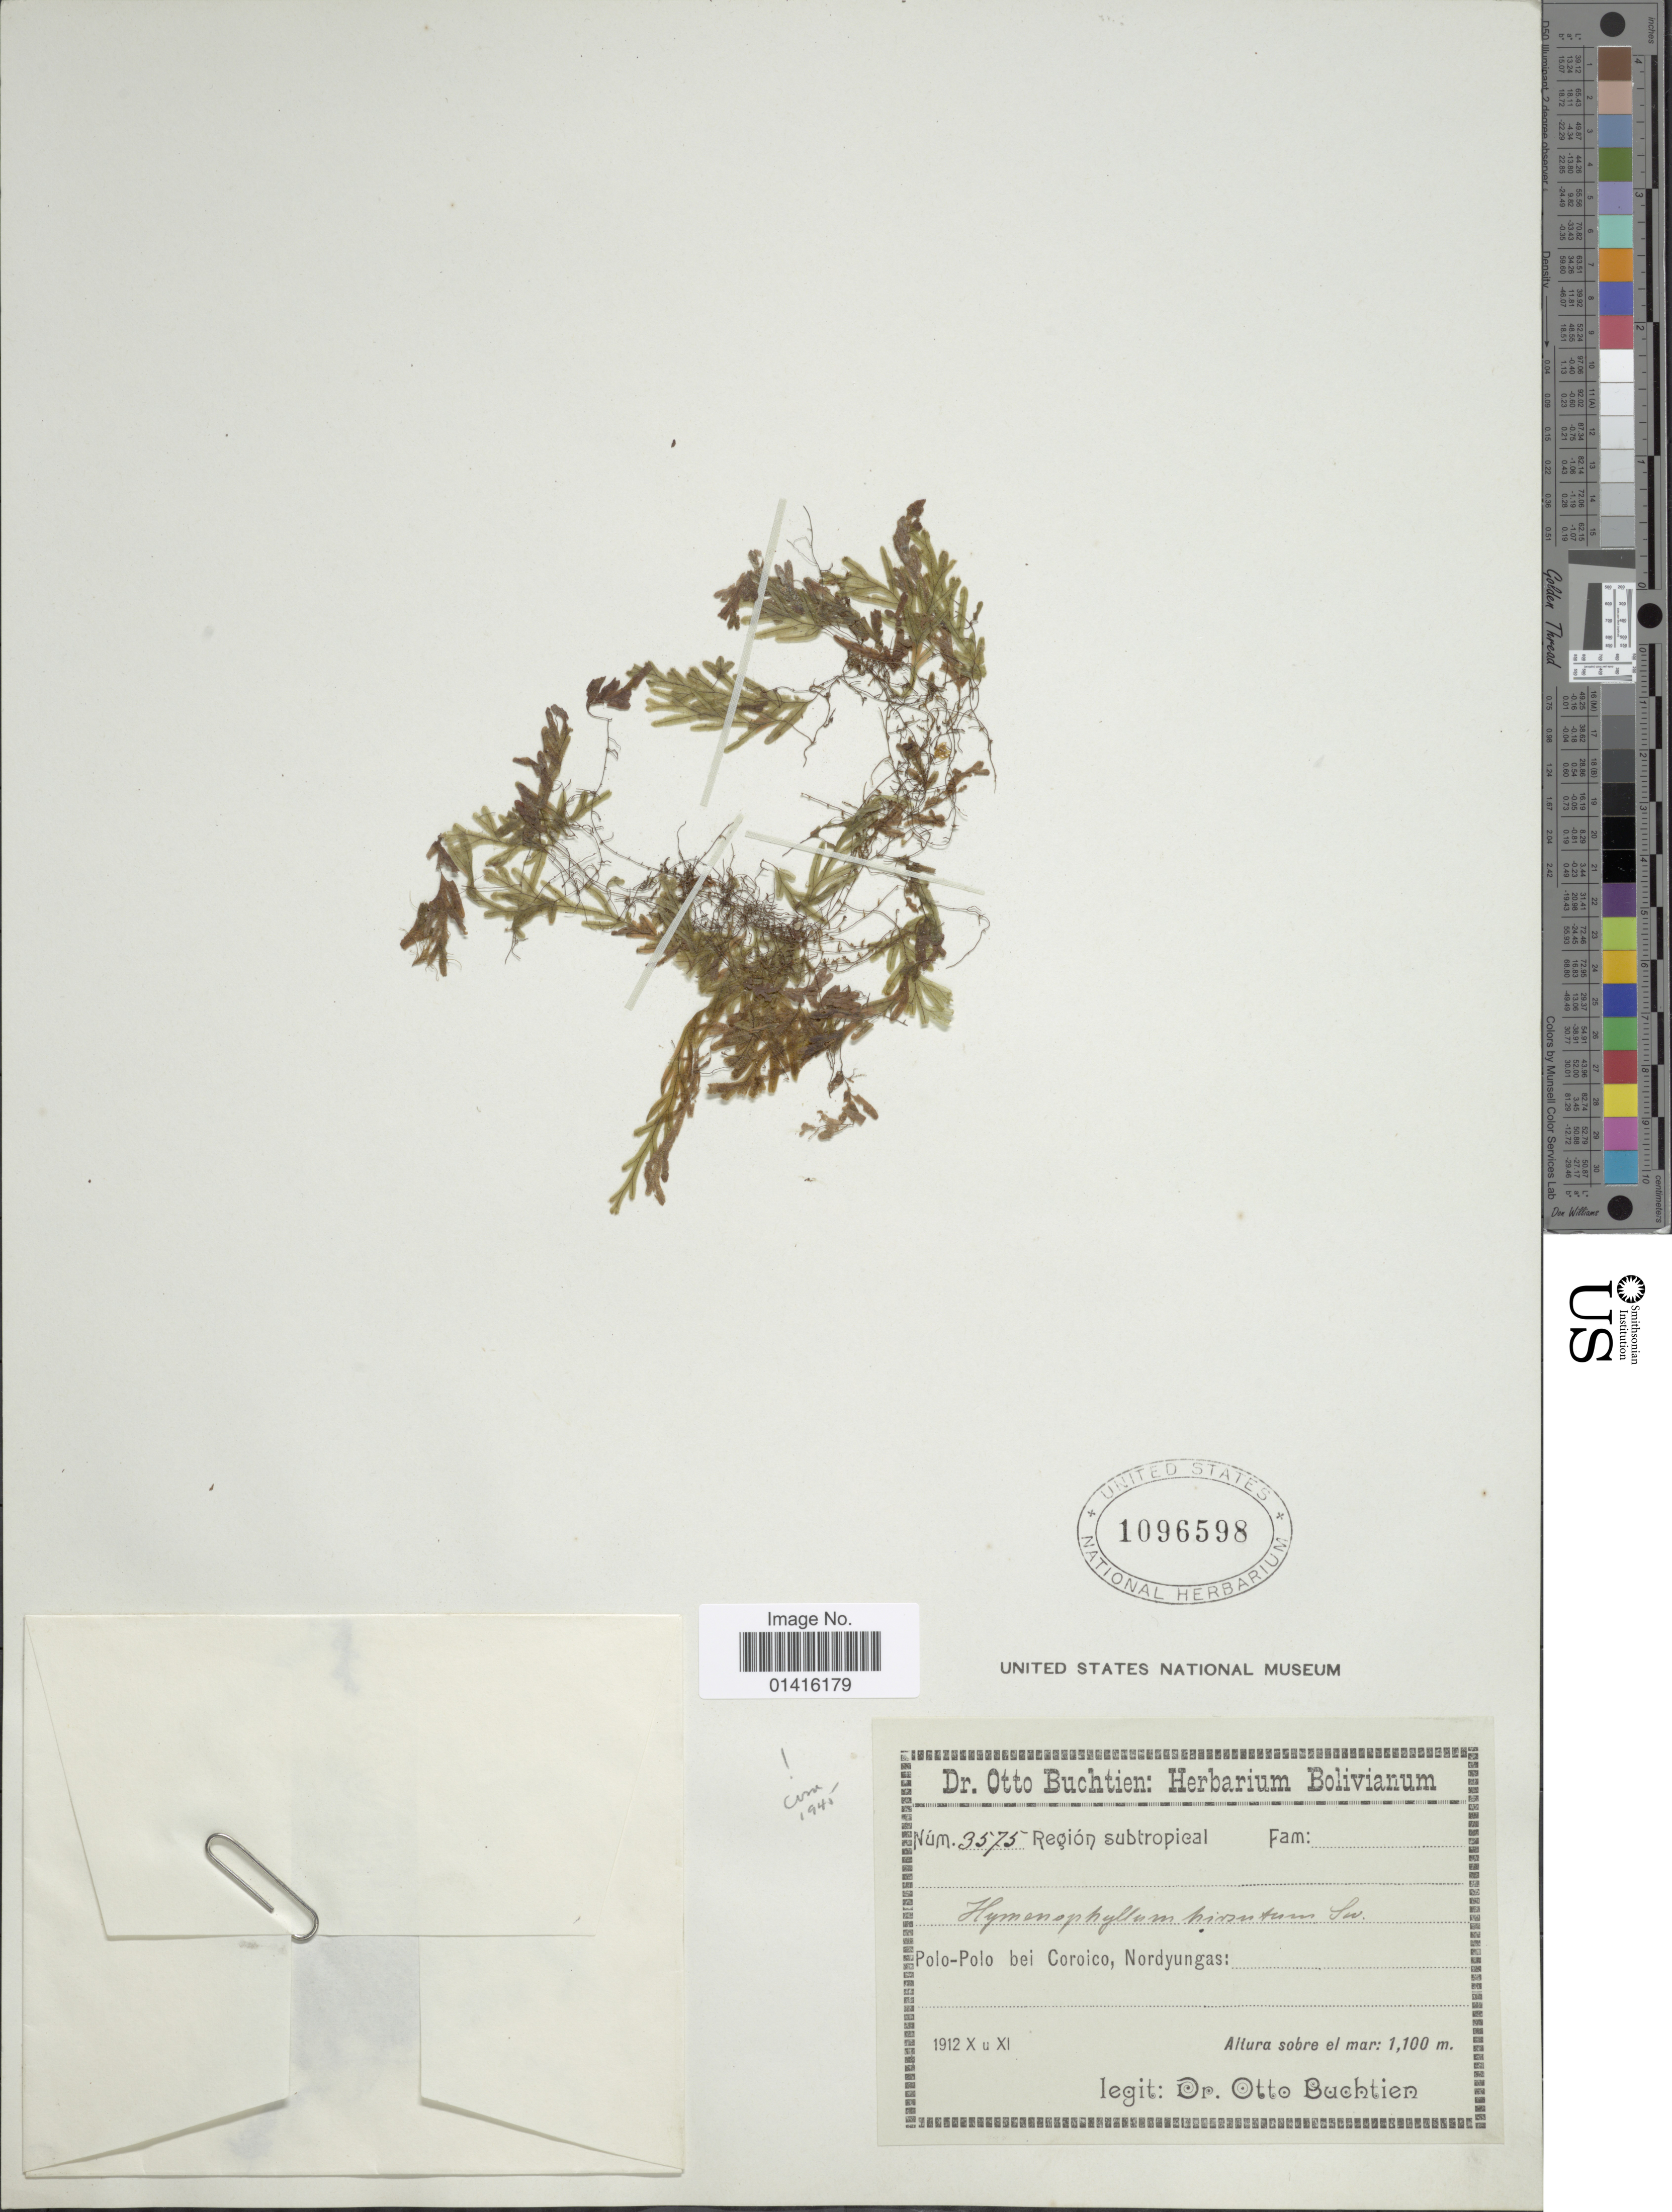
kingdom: Plantae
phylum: Tracheophyta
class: Polypodiopsida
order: Hymenophyllales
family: Hymenophyllaceae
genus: Hymenophyllum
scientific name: Hymenophyllum fragile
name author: (Hedw.) C.V. Morton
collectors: O. Buchtien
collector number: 3575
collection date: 1912-10/1912-11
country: Bolivia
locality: Polo-Polo bei Coroico, Nordyungas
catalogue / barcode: US 1096598